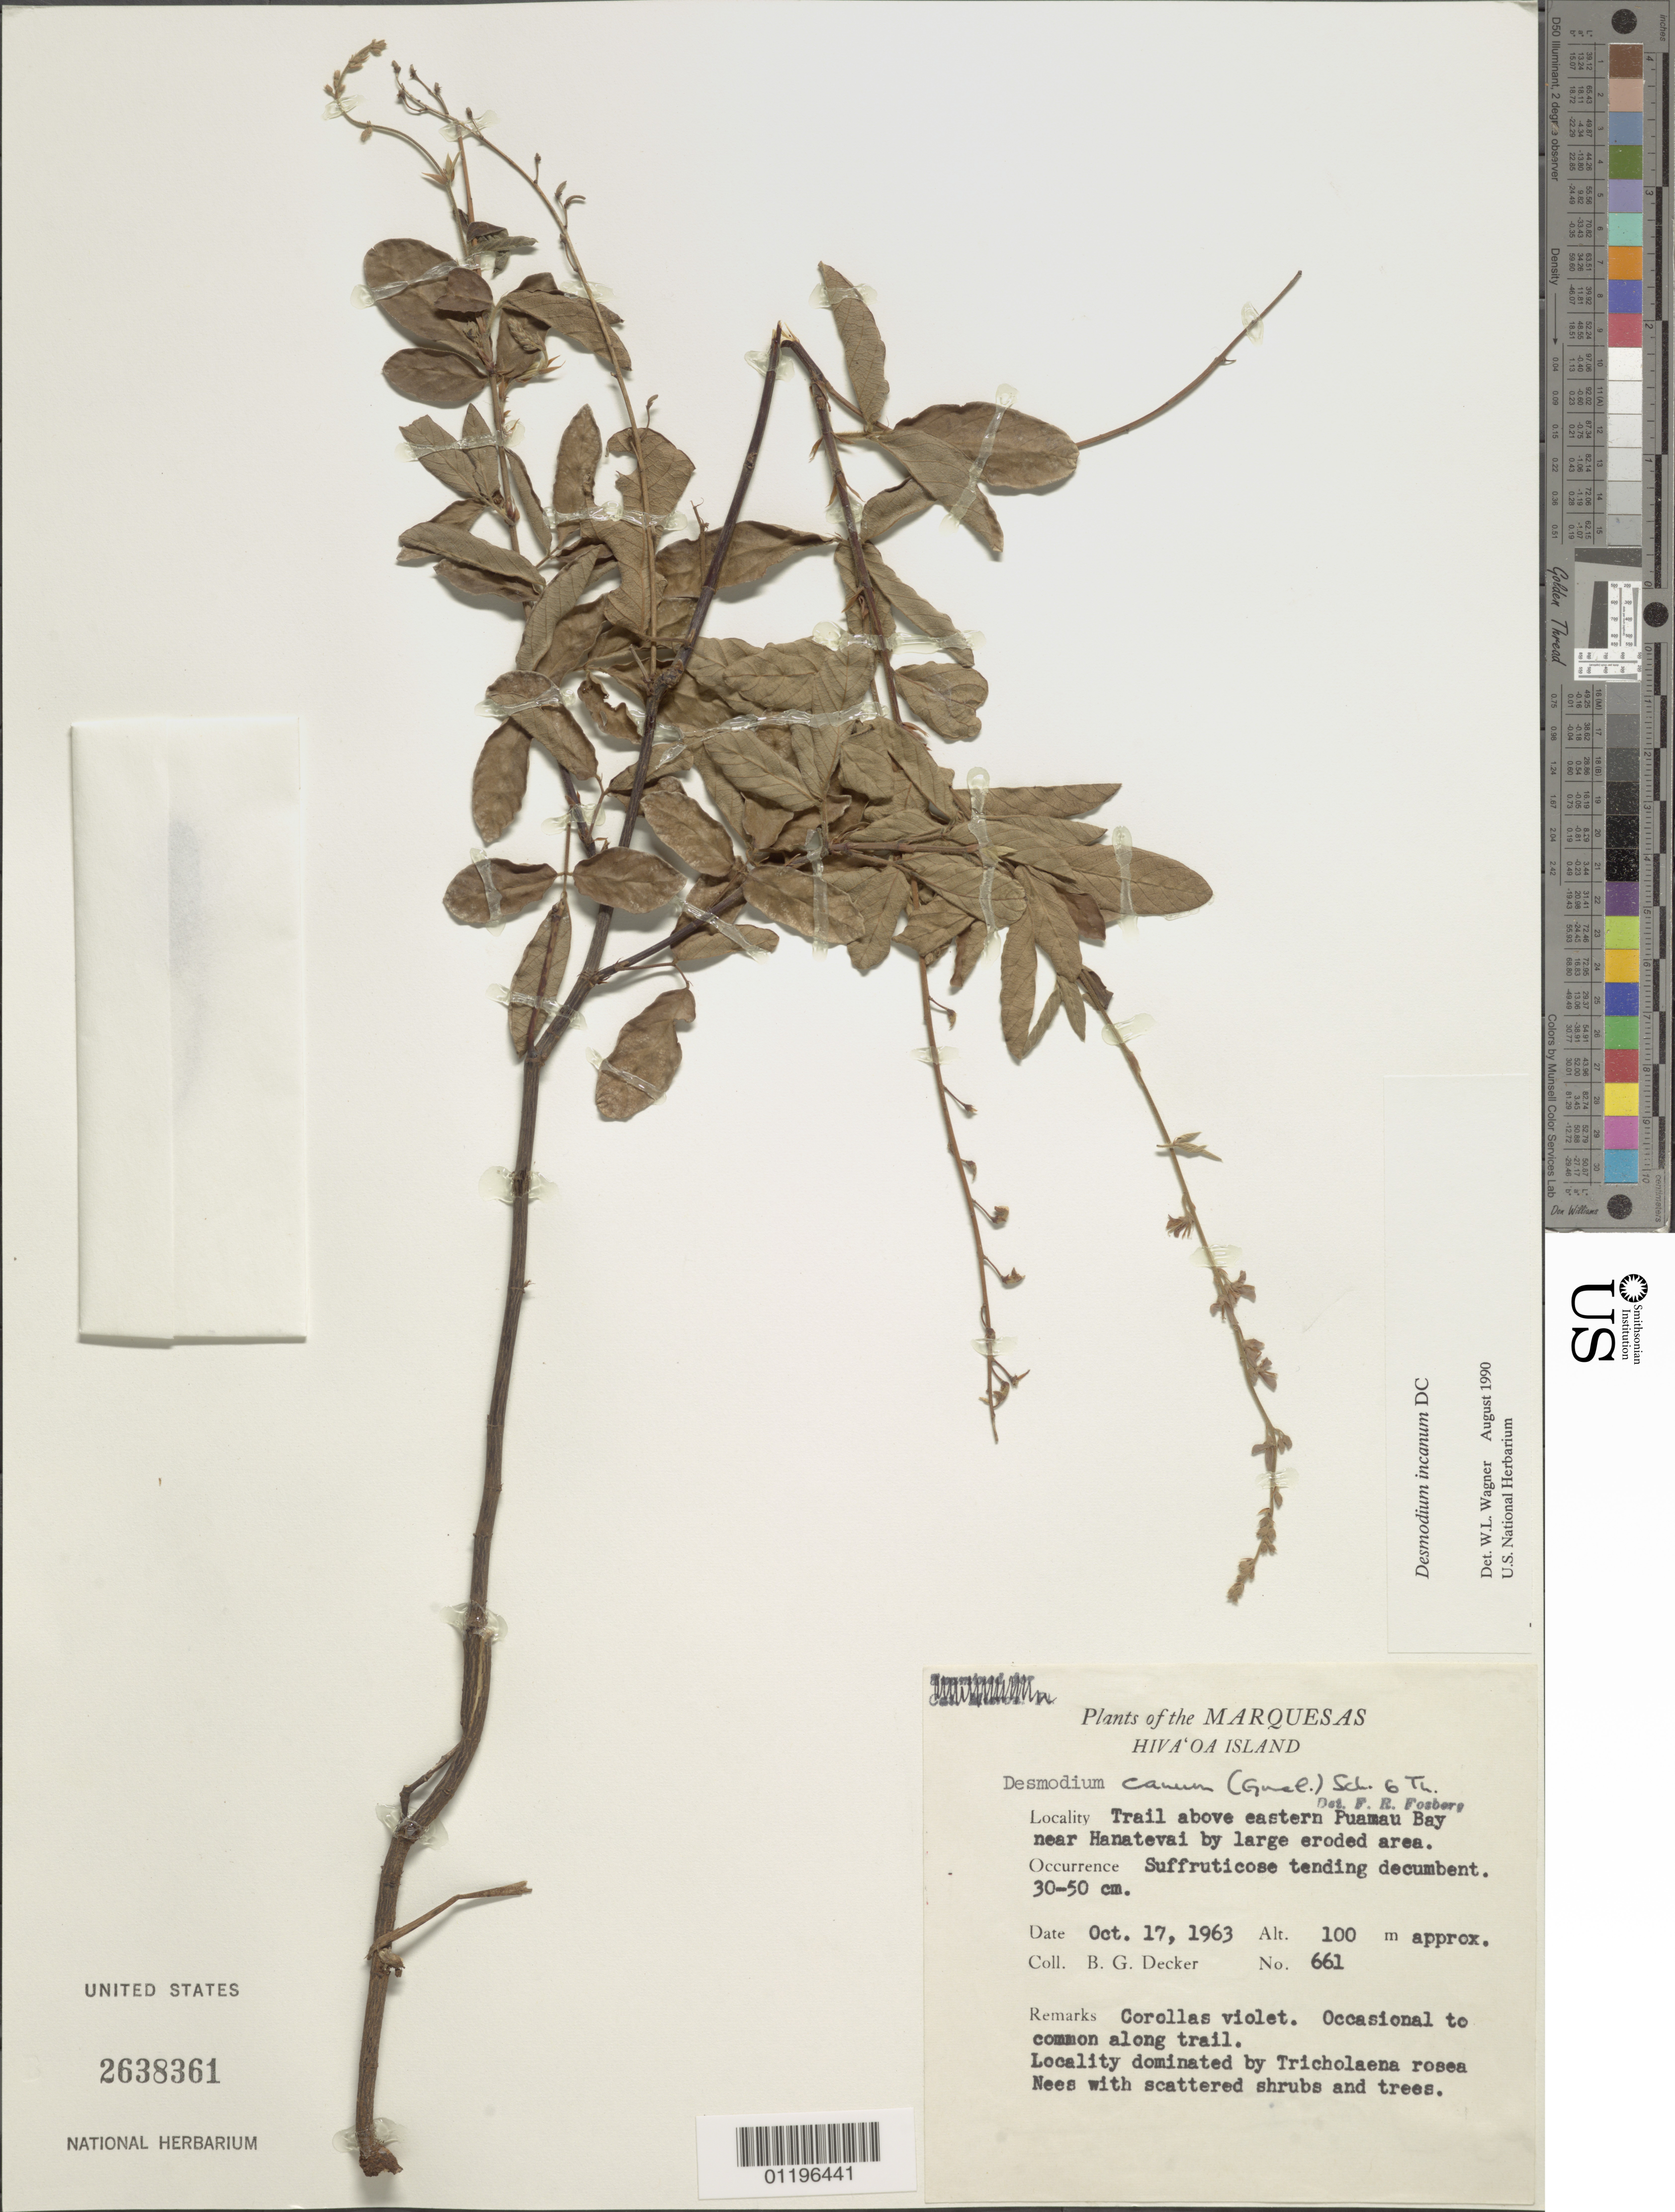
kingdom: Plantae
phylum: Tracheophyta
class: Magnoliopsida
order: Fabales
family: Fabaceae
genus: Desmodium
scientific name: Desmodium incanum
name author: (Sw.) DC.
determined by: Wagner, W. L., (BOT), Smithsonian Institution - National Museum of Natural History (UNITED STATES)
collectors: B. G. Decker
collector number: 661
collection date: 1963-10-17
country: French Polynesia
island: Hiva Oa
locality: trail above E Puamau Bay near Hanatevai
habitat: By large eroded area. Locality dominated by Tricholaena rosea with scattered shrubs and trees. Occasional to common along trail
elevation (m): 100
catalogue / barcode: US 2638361